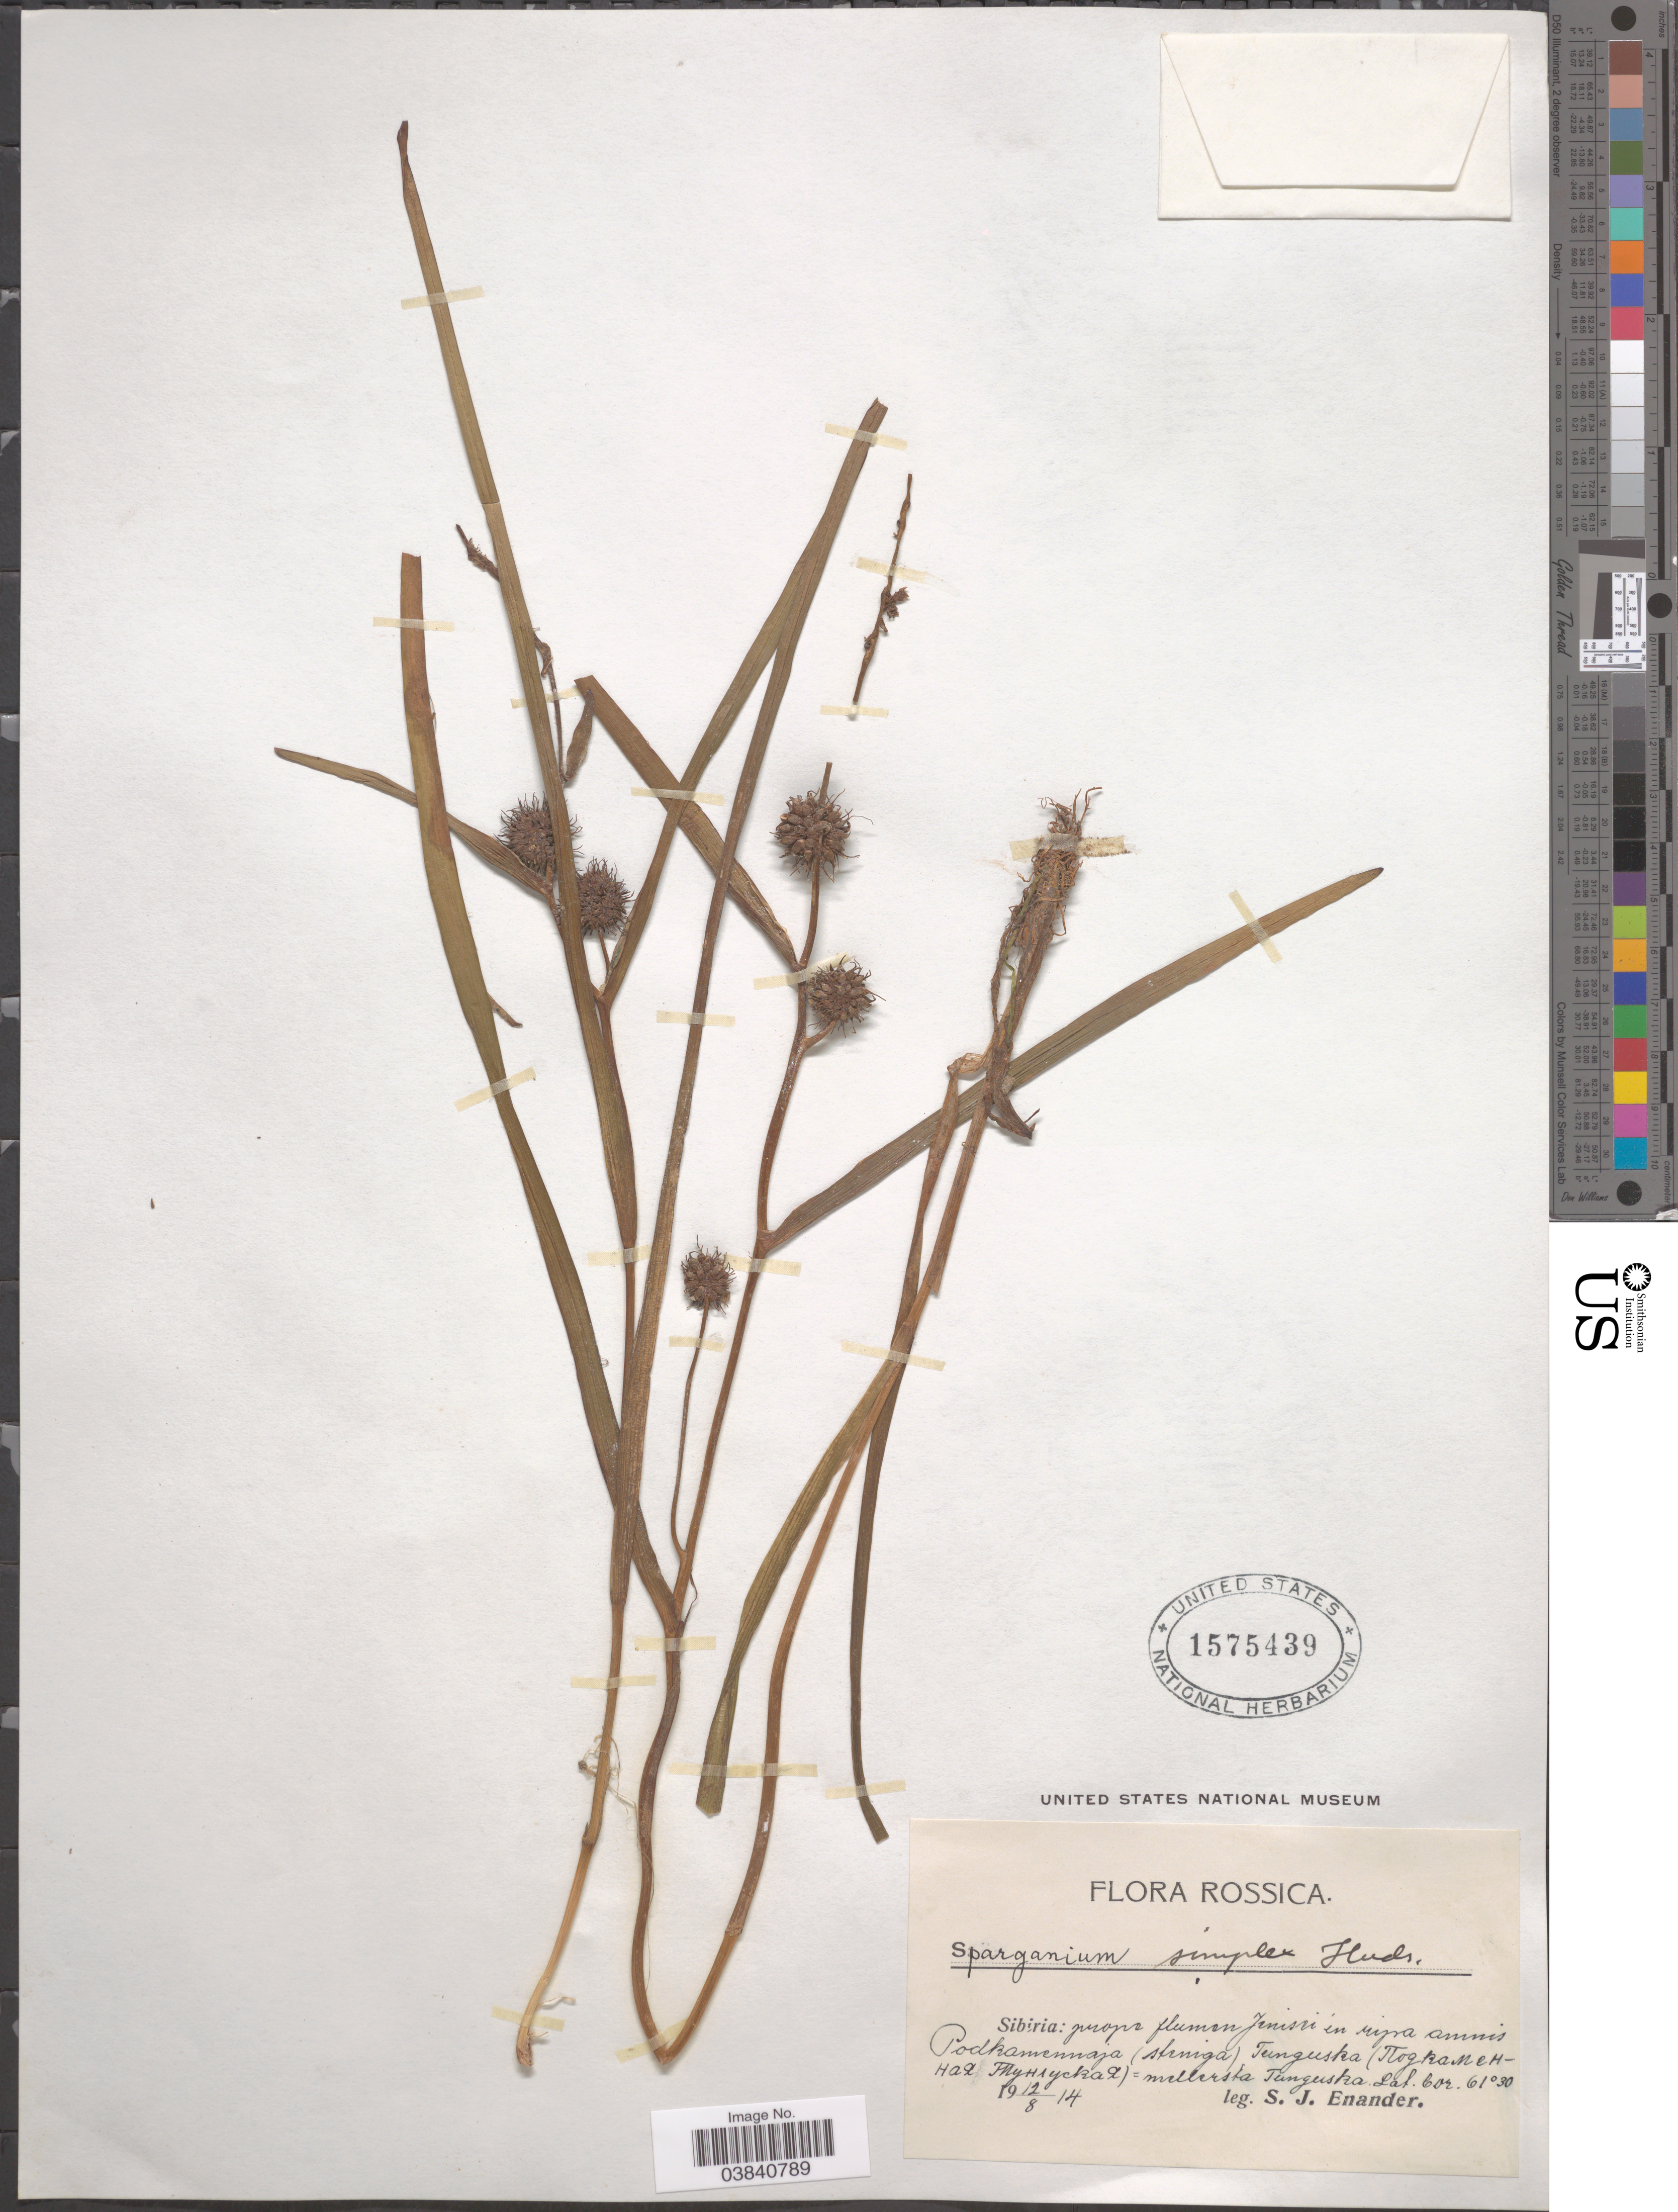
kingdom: Plantae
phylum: Tracheophyta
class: Liliopsida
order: Poales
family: Typhaceae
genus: Sparganium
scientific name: Sparganium simplex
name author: Huds.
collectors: S. Enander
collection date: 1914-08-12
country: Russian Federation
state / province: Krasnoyarsk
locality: Rossica. Sibiria: prope flumen Jinissi in ripa amnis Podkamennaja Tunguska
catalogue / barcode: US 1575439